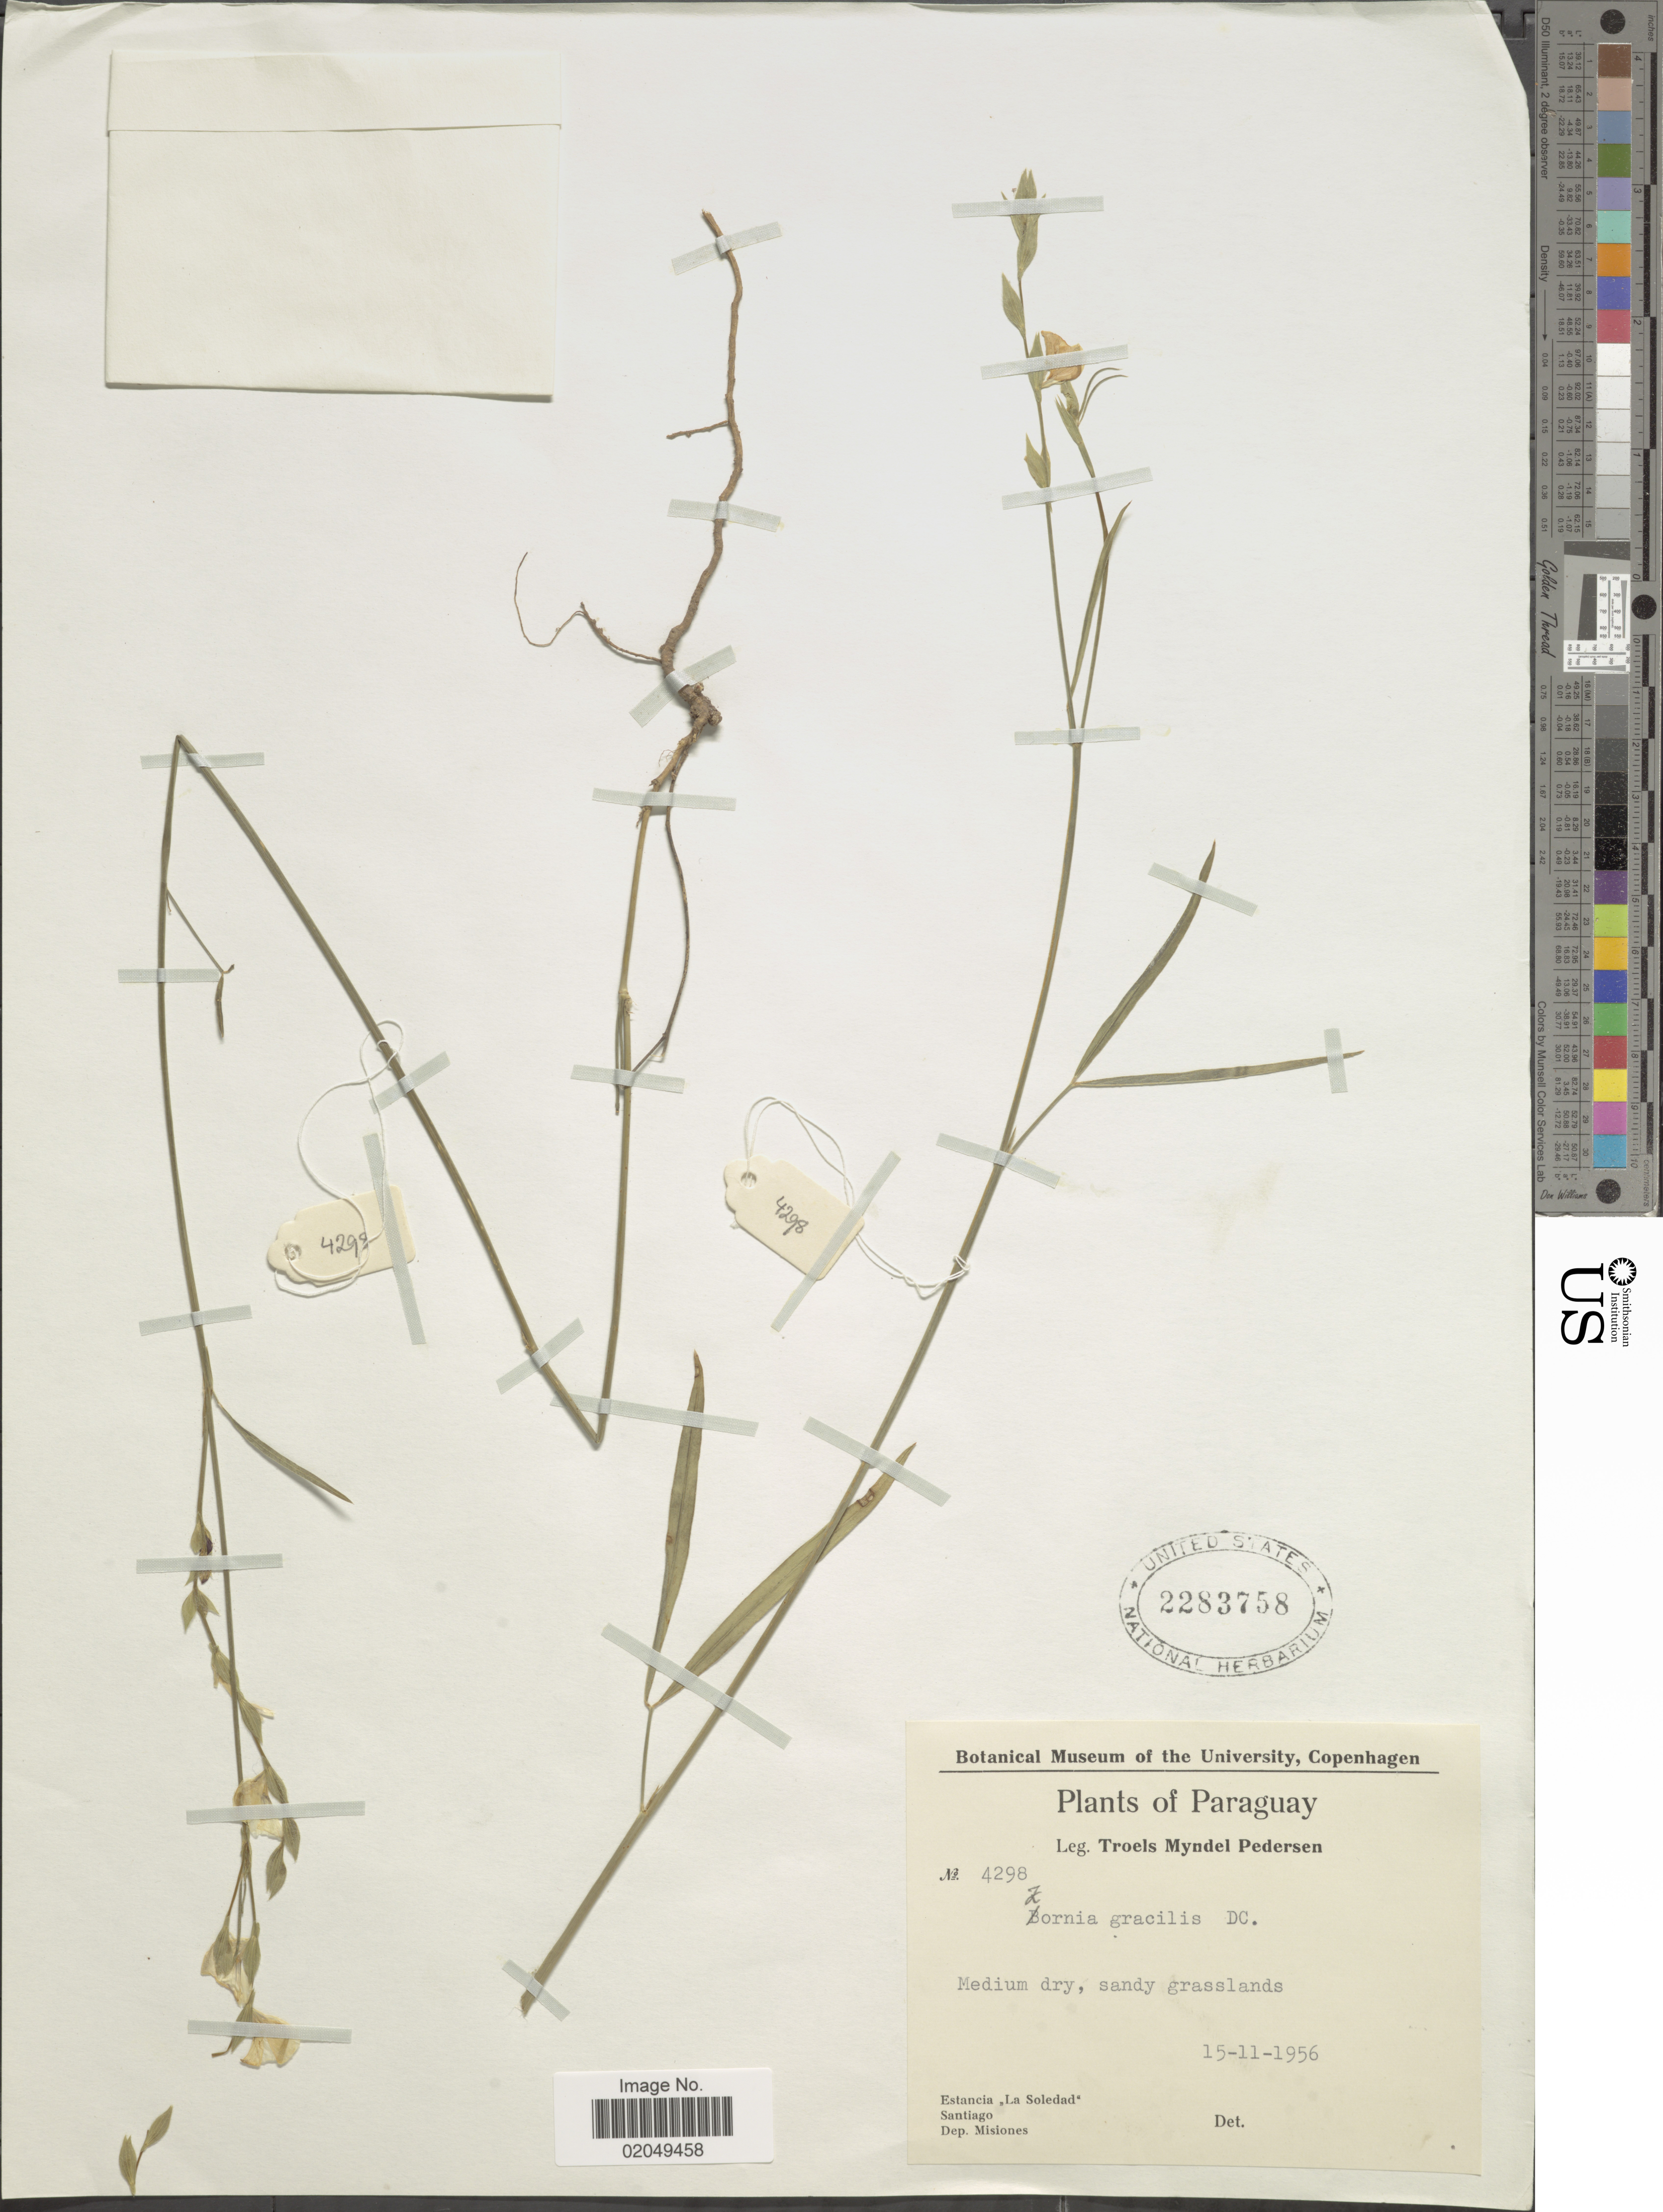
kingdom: Plantae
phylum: Tracheophyta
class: Magnoliopsida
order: Fabales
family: Fabaceae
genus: Zornia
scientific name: Zornia gracilis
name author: DC.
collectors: T. Pederson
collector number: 4298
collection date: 1956-11-15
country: Paraguay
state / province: Misiones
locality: Medium dry, sandy grasslands, Estancia La Soledad, Santiago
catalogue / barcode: US 2283758